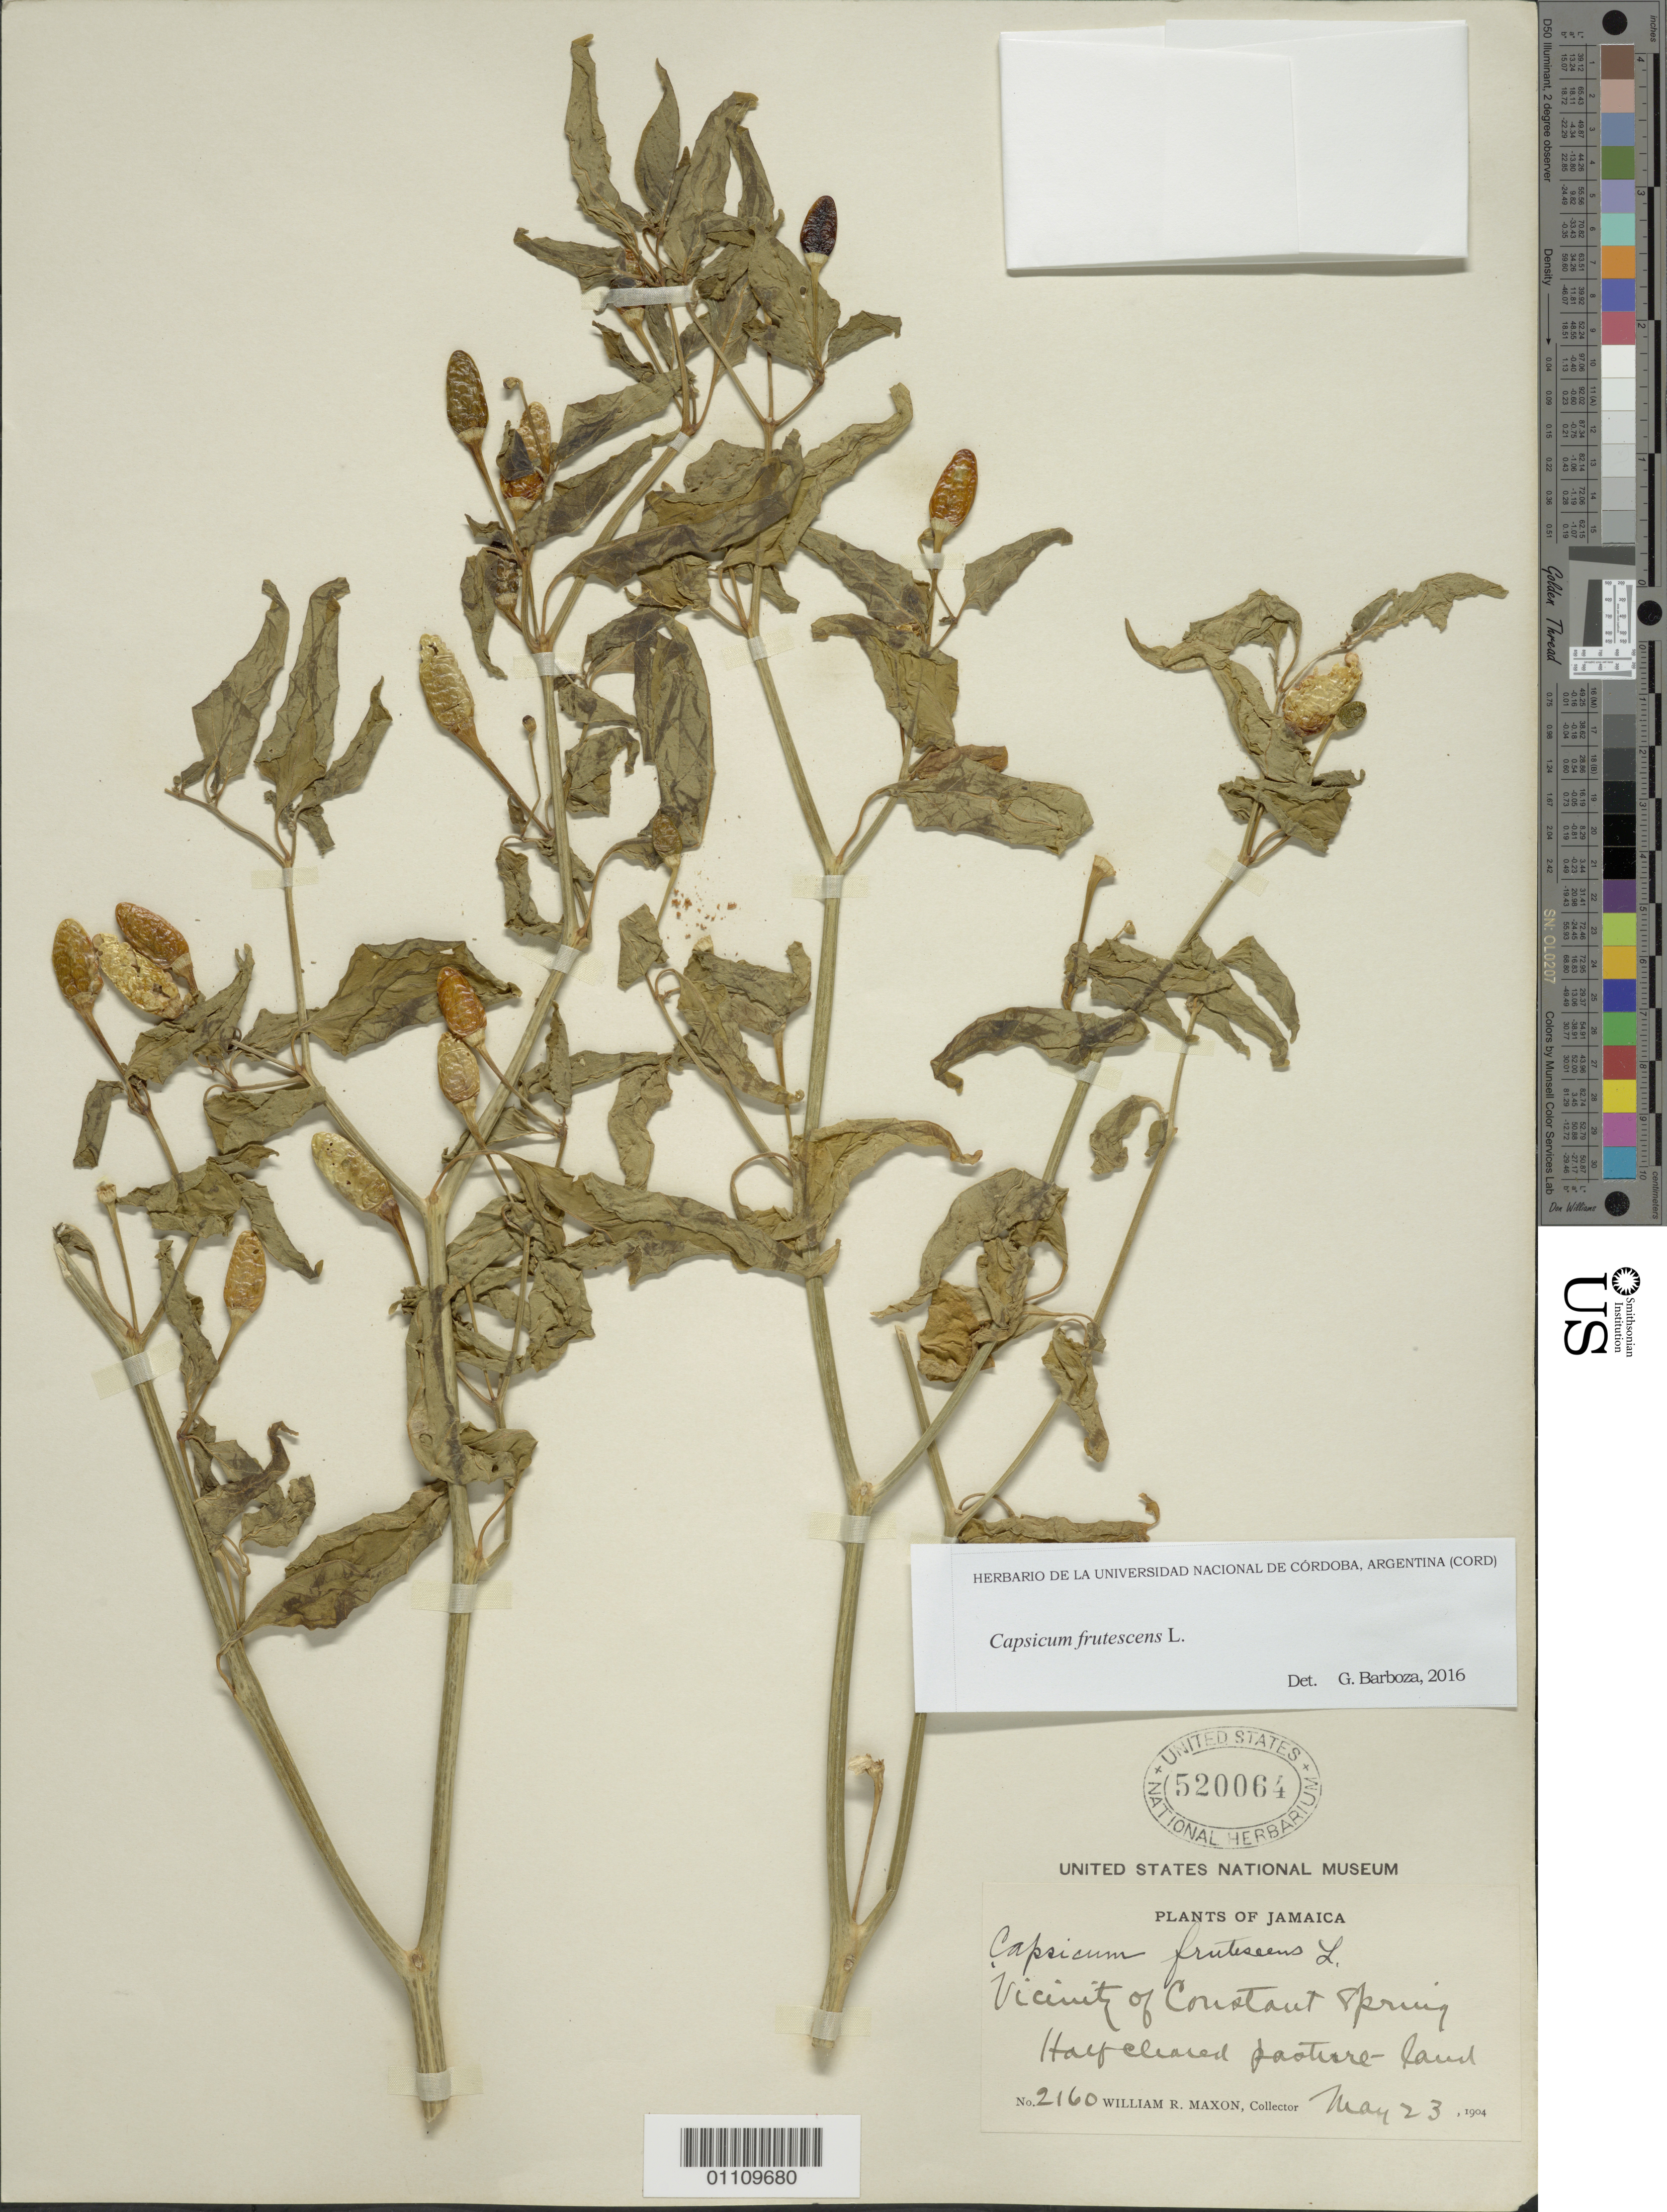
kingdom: Plantae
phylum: Tracheophyta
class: Magnoliopsida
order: Solanales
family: Solanaceae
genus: Capsicum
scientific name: Capsicum frutescens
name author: L.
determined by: Barboza, G. E., (CORD), Museo Botanico - Cordoba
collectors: W. R. Maxon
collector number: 2160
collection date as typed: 23 May 1904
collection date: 1904-05-23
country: Jamaica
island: Jamaica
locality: Constant Spring, vicinity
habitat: Half-cleared pasture land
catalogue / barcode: US 520064